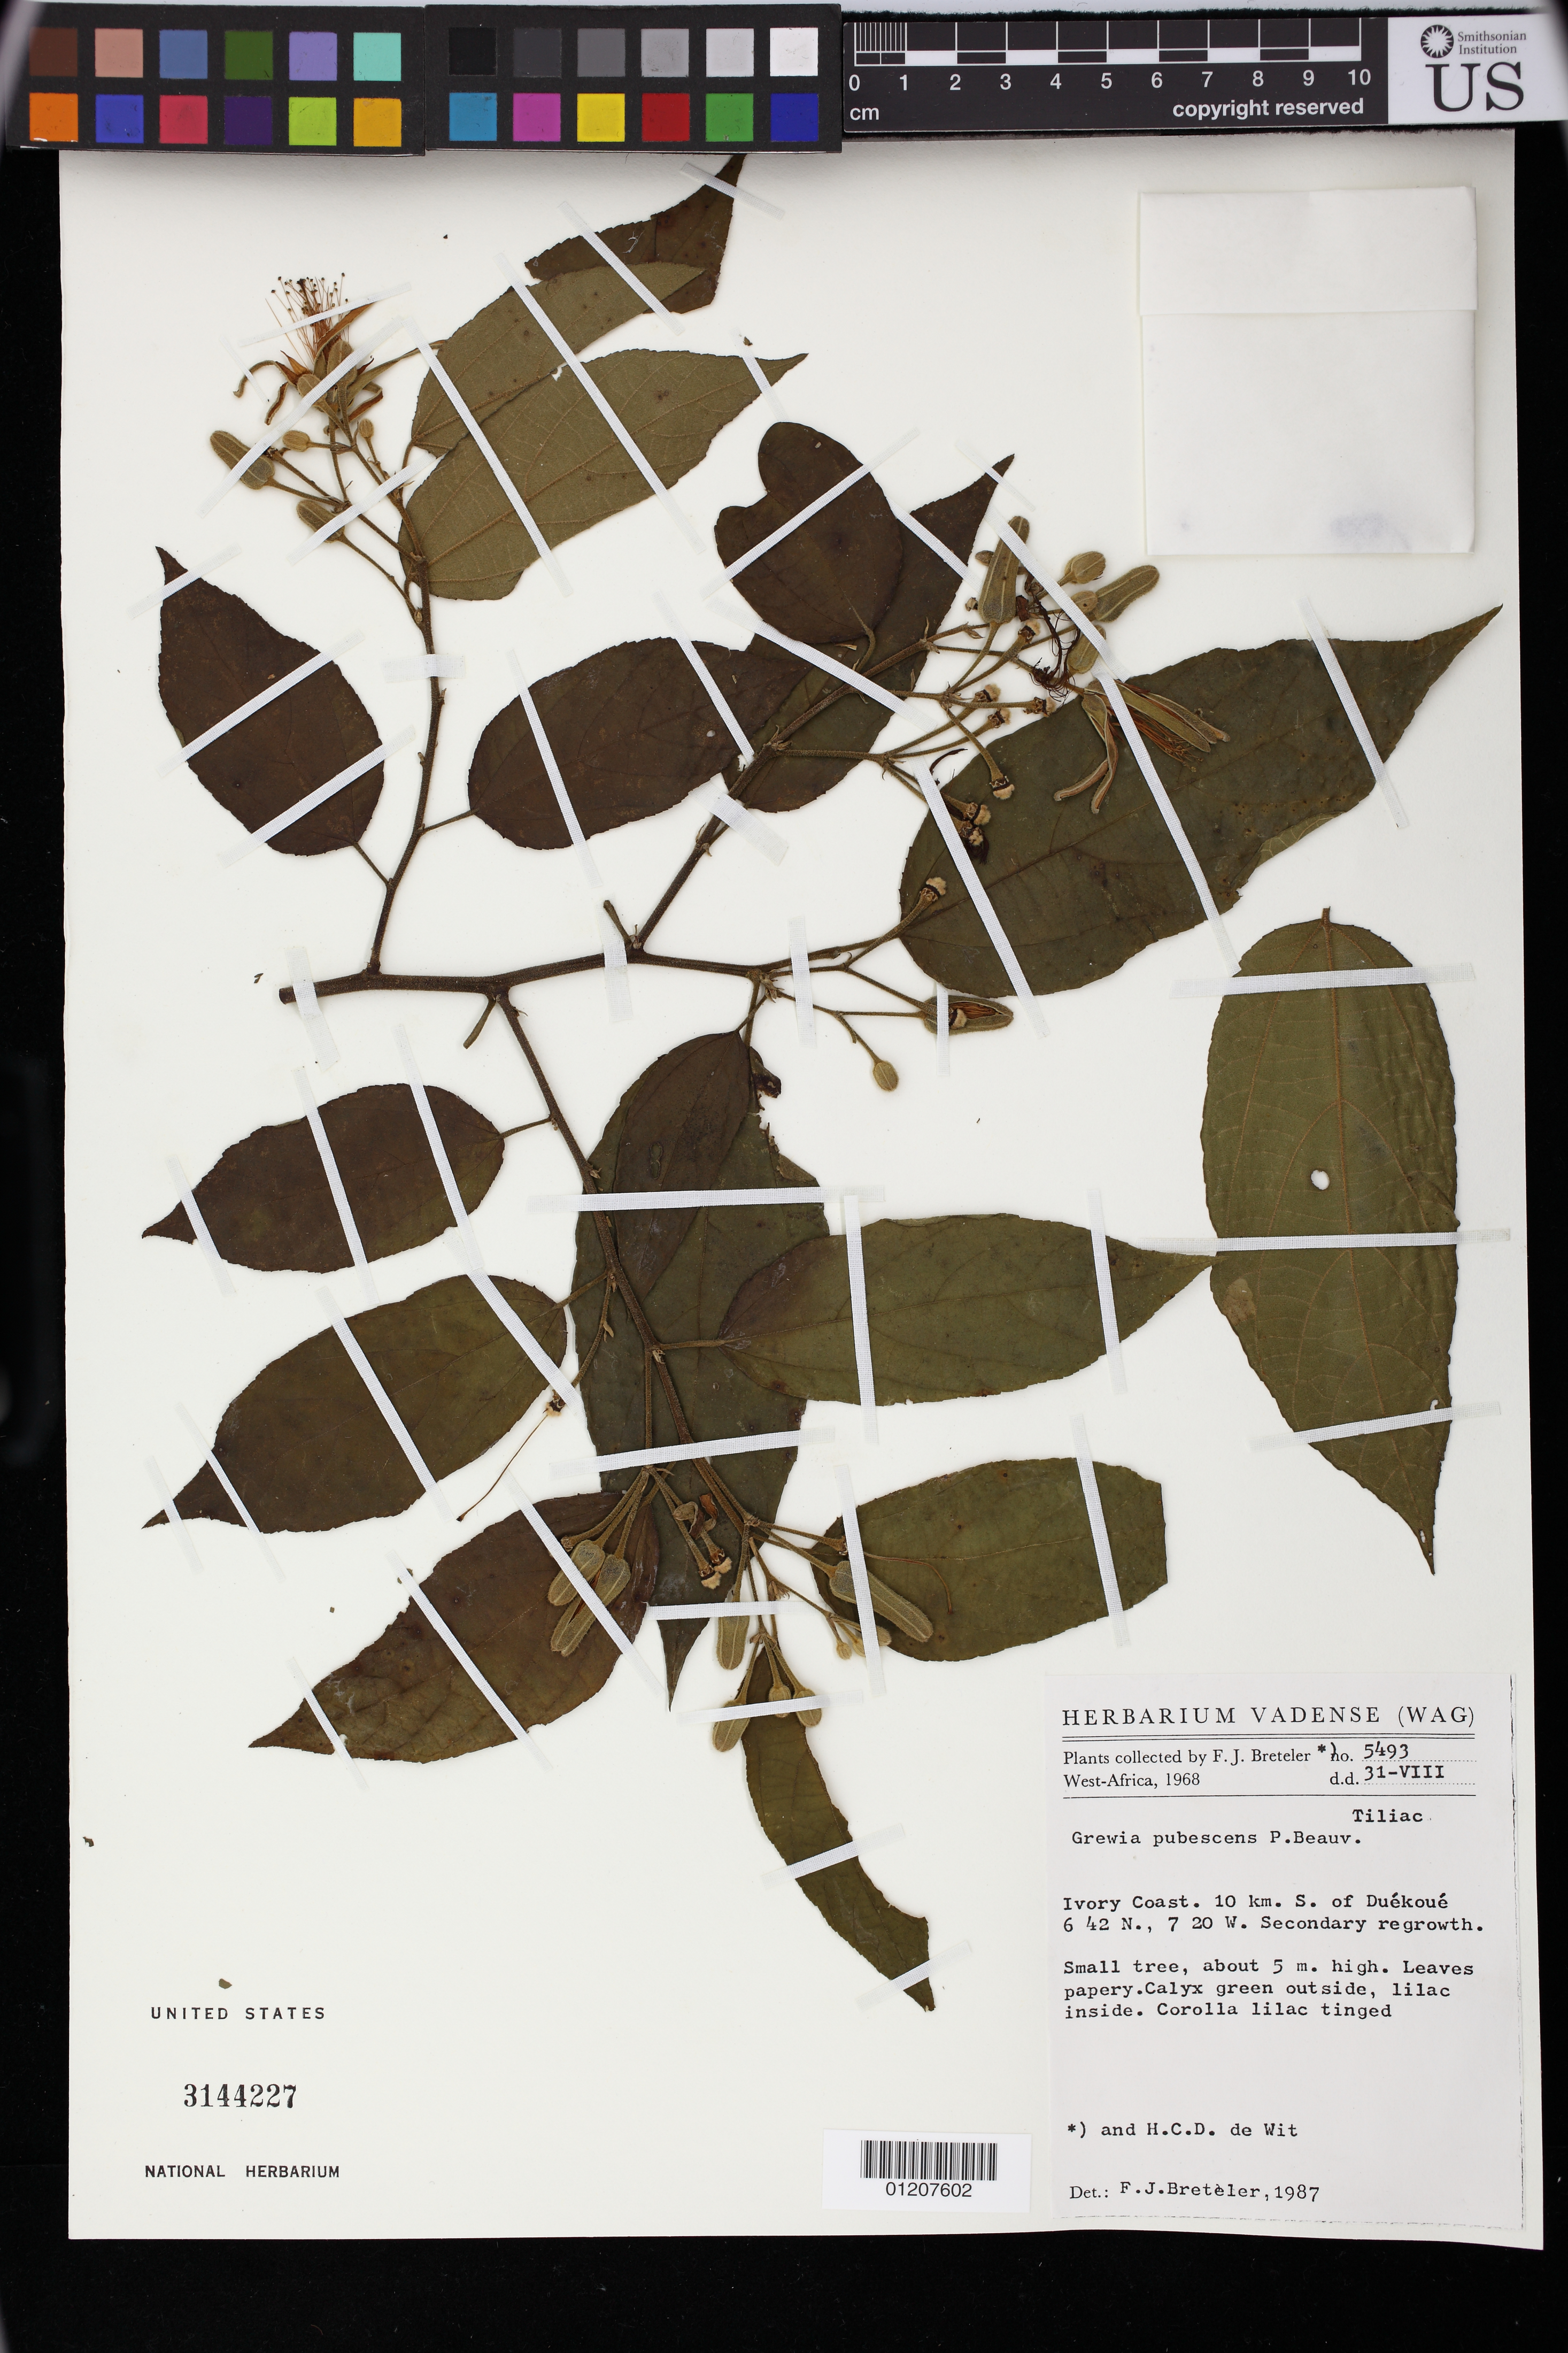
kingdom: Plantae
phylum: Tracheophyta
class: Magnoliopsida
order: Malvales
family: Malvaceae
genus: Grewia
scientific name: Grewia pubescens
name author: P. Beauv.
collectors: F. J. Breteler & H. de Wit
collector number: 5493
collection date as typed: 31 Aug 1968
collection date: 1968-08-31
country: Ivory Coast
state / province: Montagnes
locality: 10km. S. of Duekoue. 6 42N. , 7 20W. Secondary regrowth. Moyen-Cavally.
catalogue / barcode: US 3144227